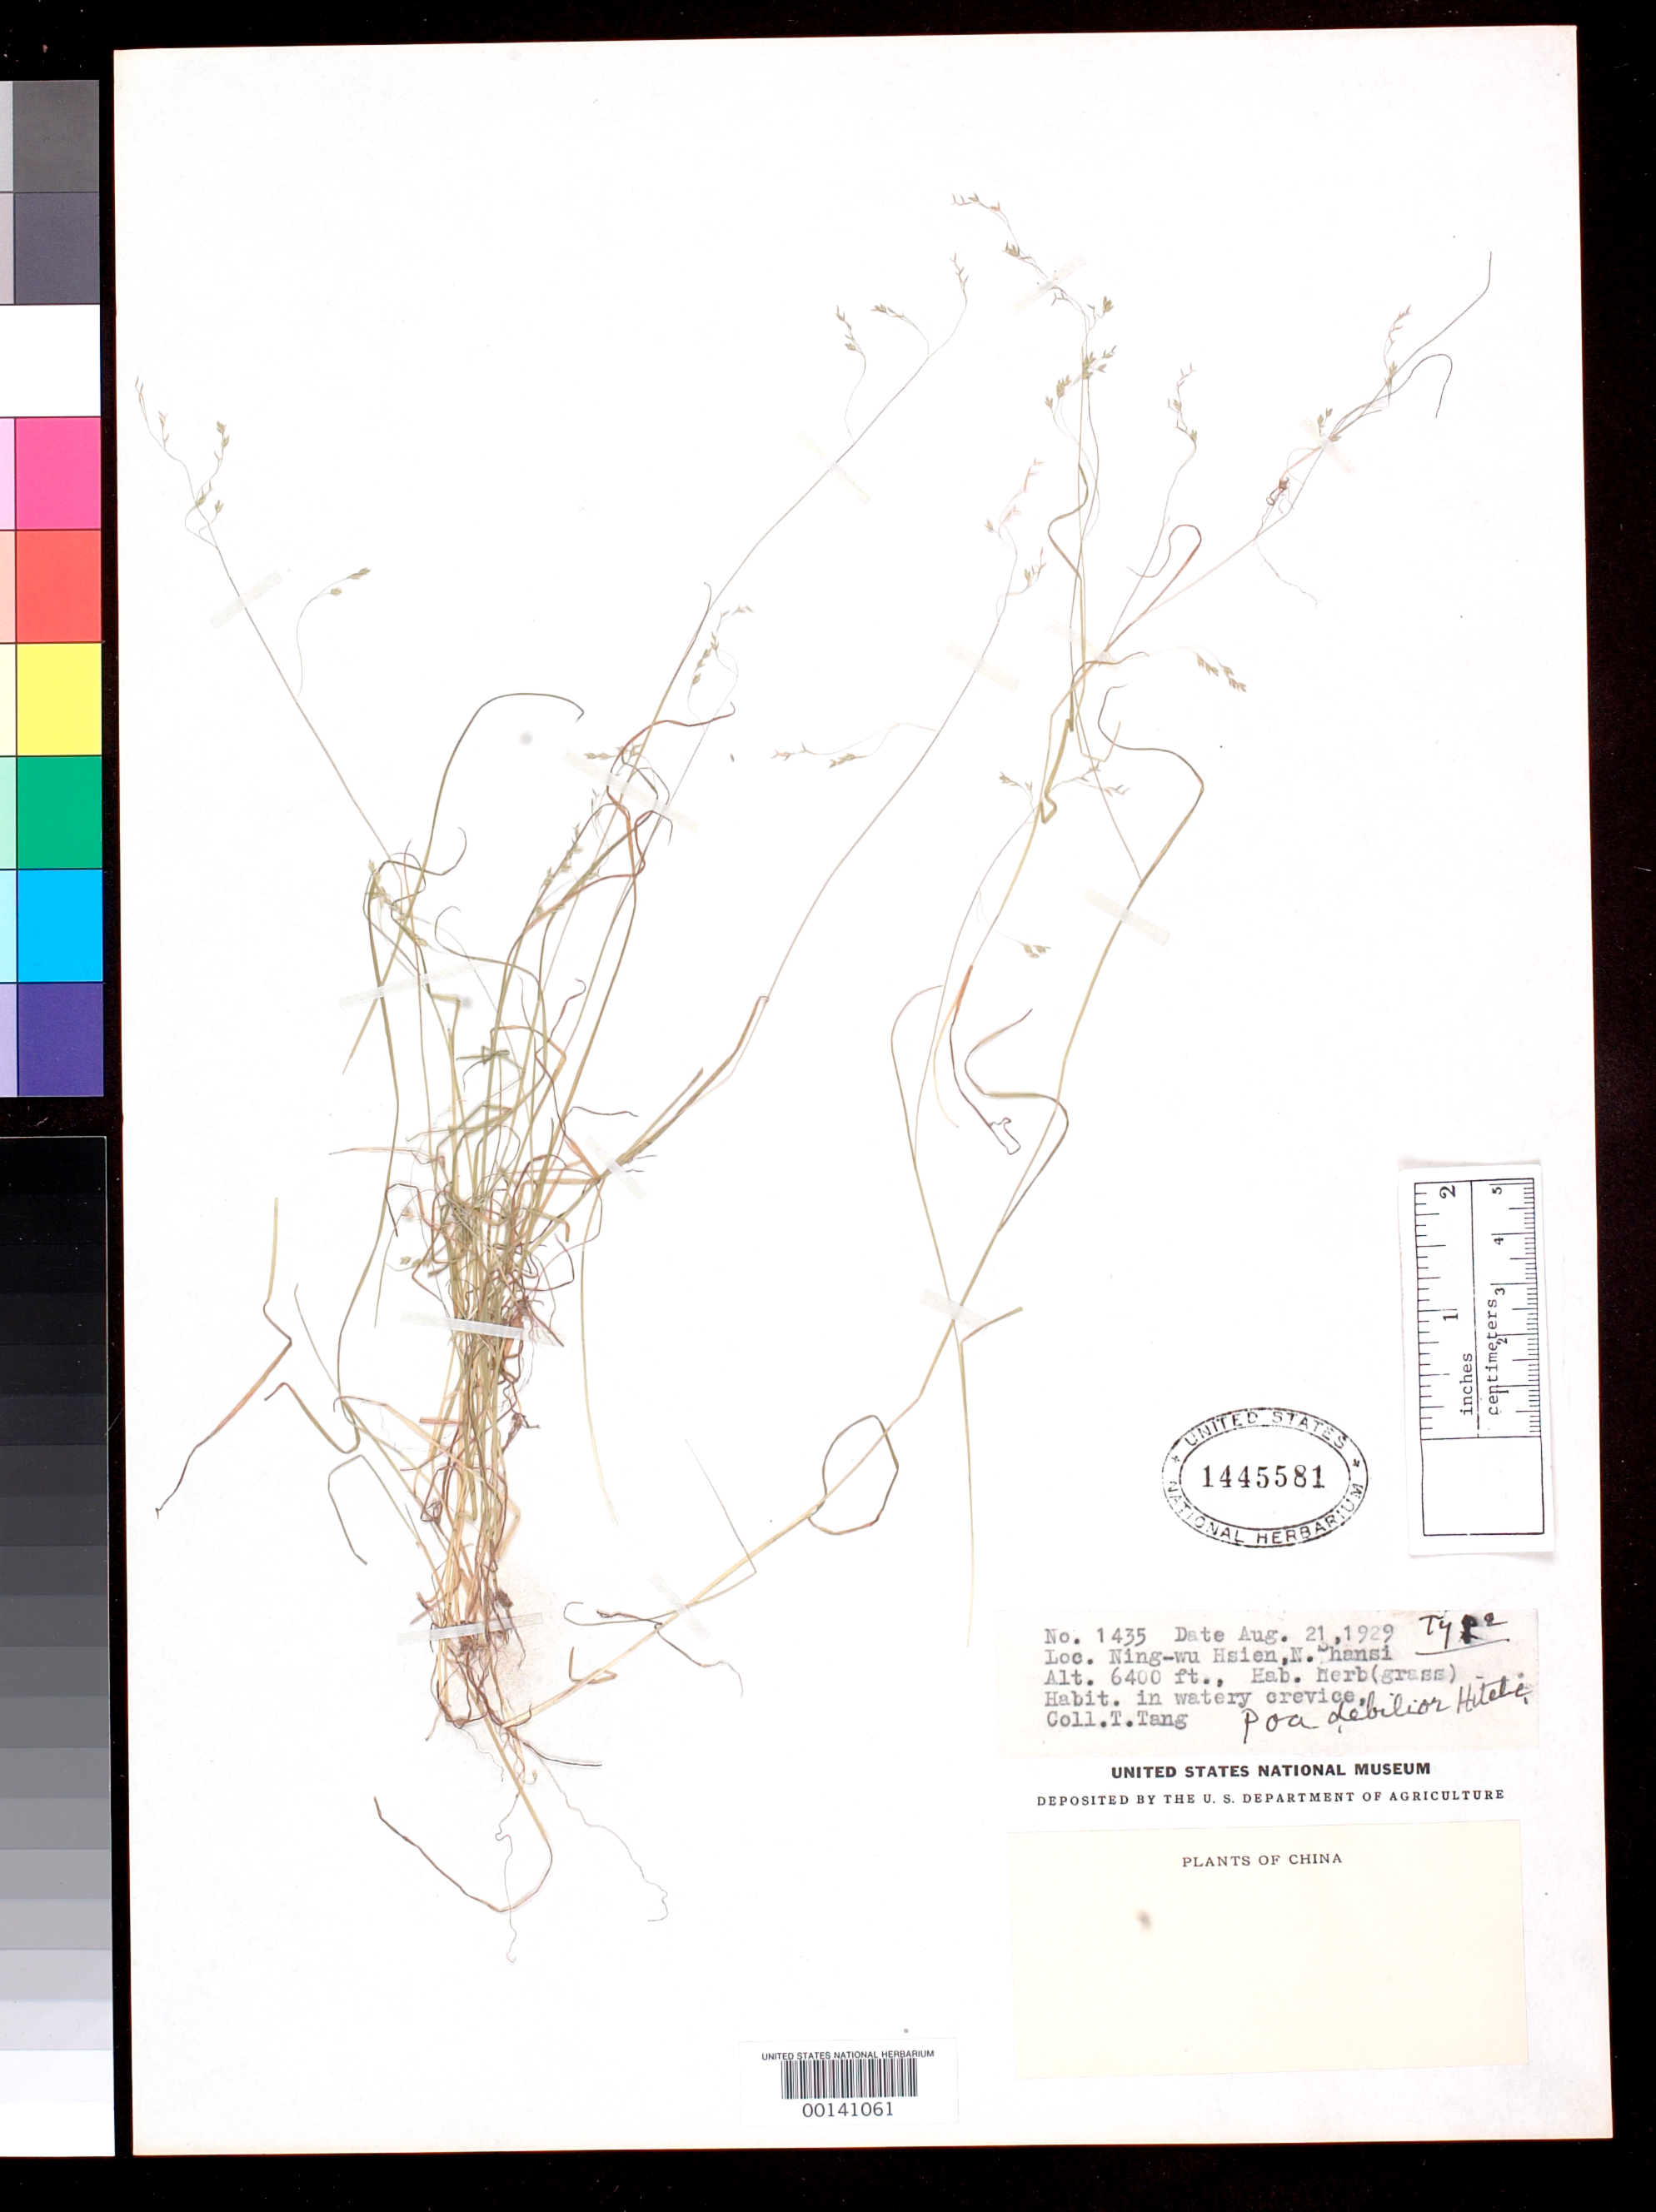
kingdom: Plantae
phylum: Tracheophyta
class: Liliopsida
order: Poales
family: Poaceae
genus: Poa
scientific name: Poa debilior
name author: Hitchc.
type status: Holotype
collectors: T. Tang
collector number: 1435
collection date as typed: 21 Aug 1929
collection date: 1929-08-21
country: China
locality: Ning-wu H-sien, Shansi.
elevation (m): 2000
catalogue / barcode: US 1445581